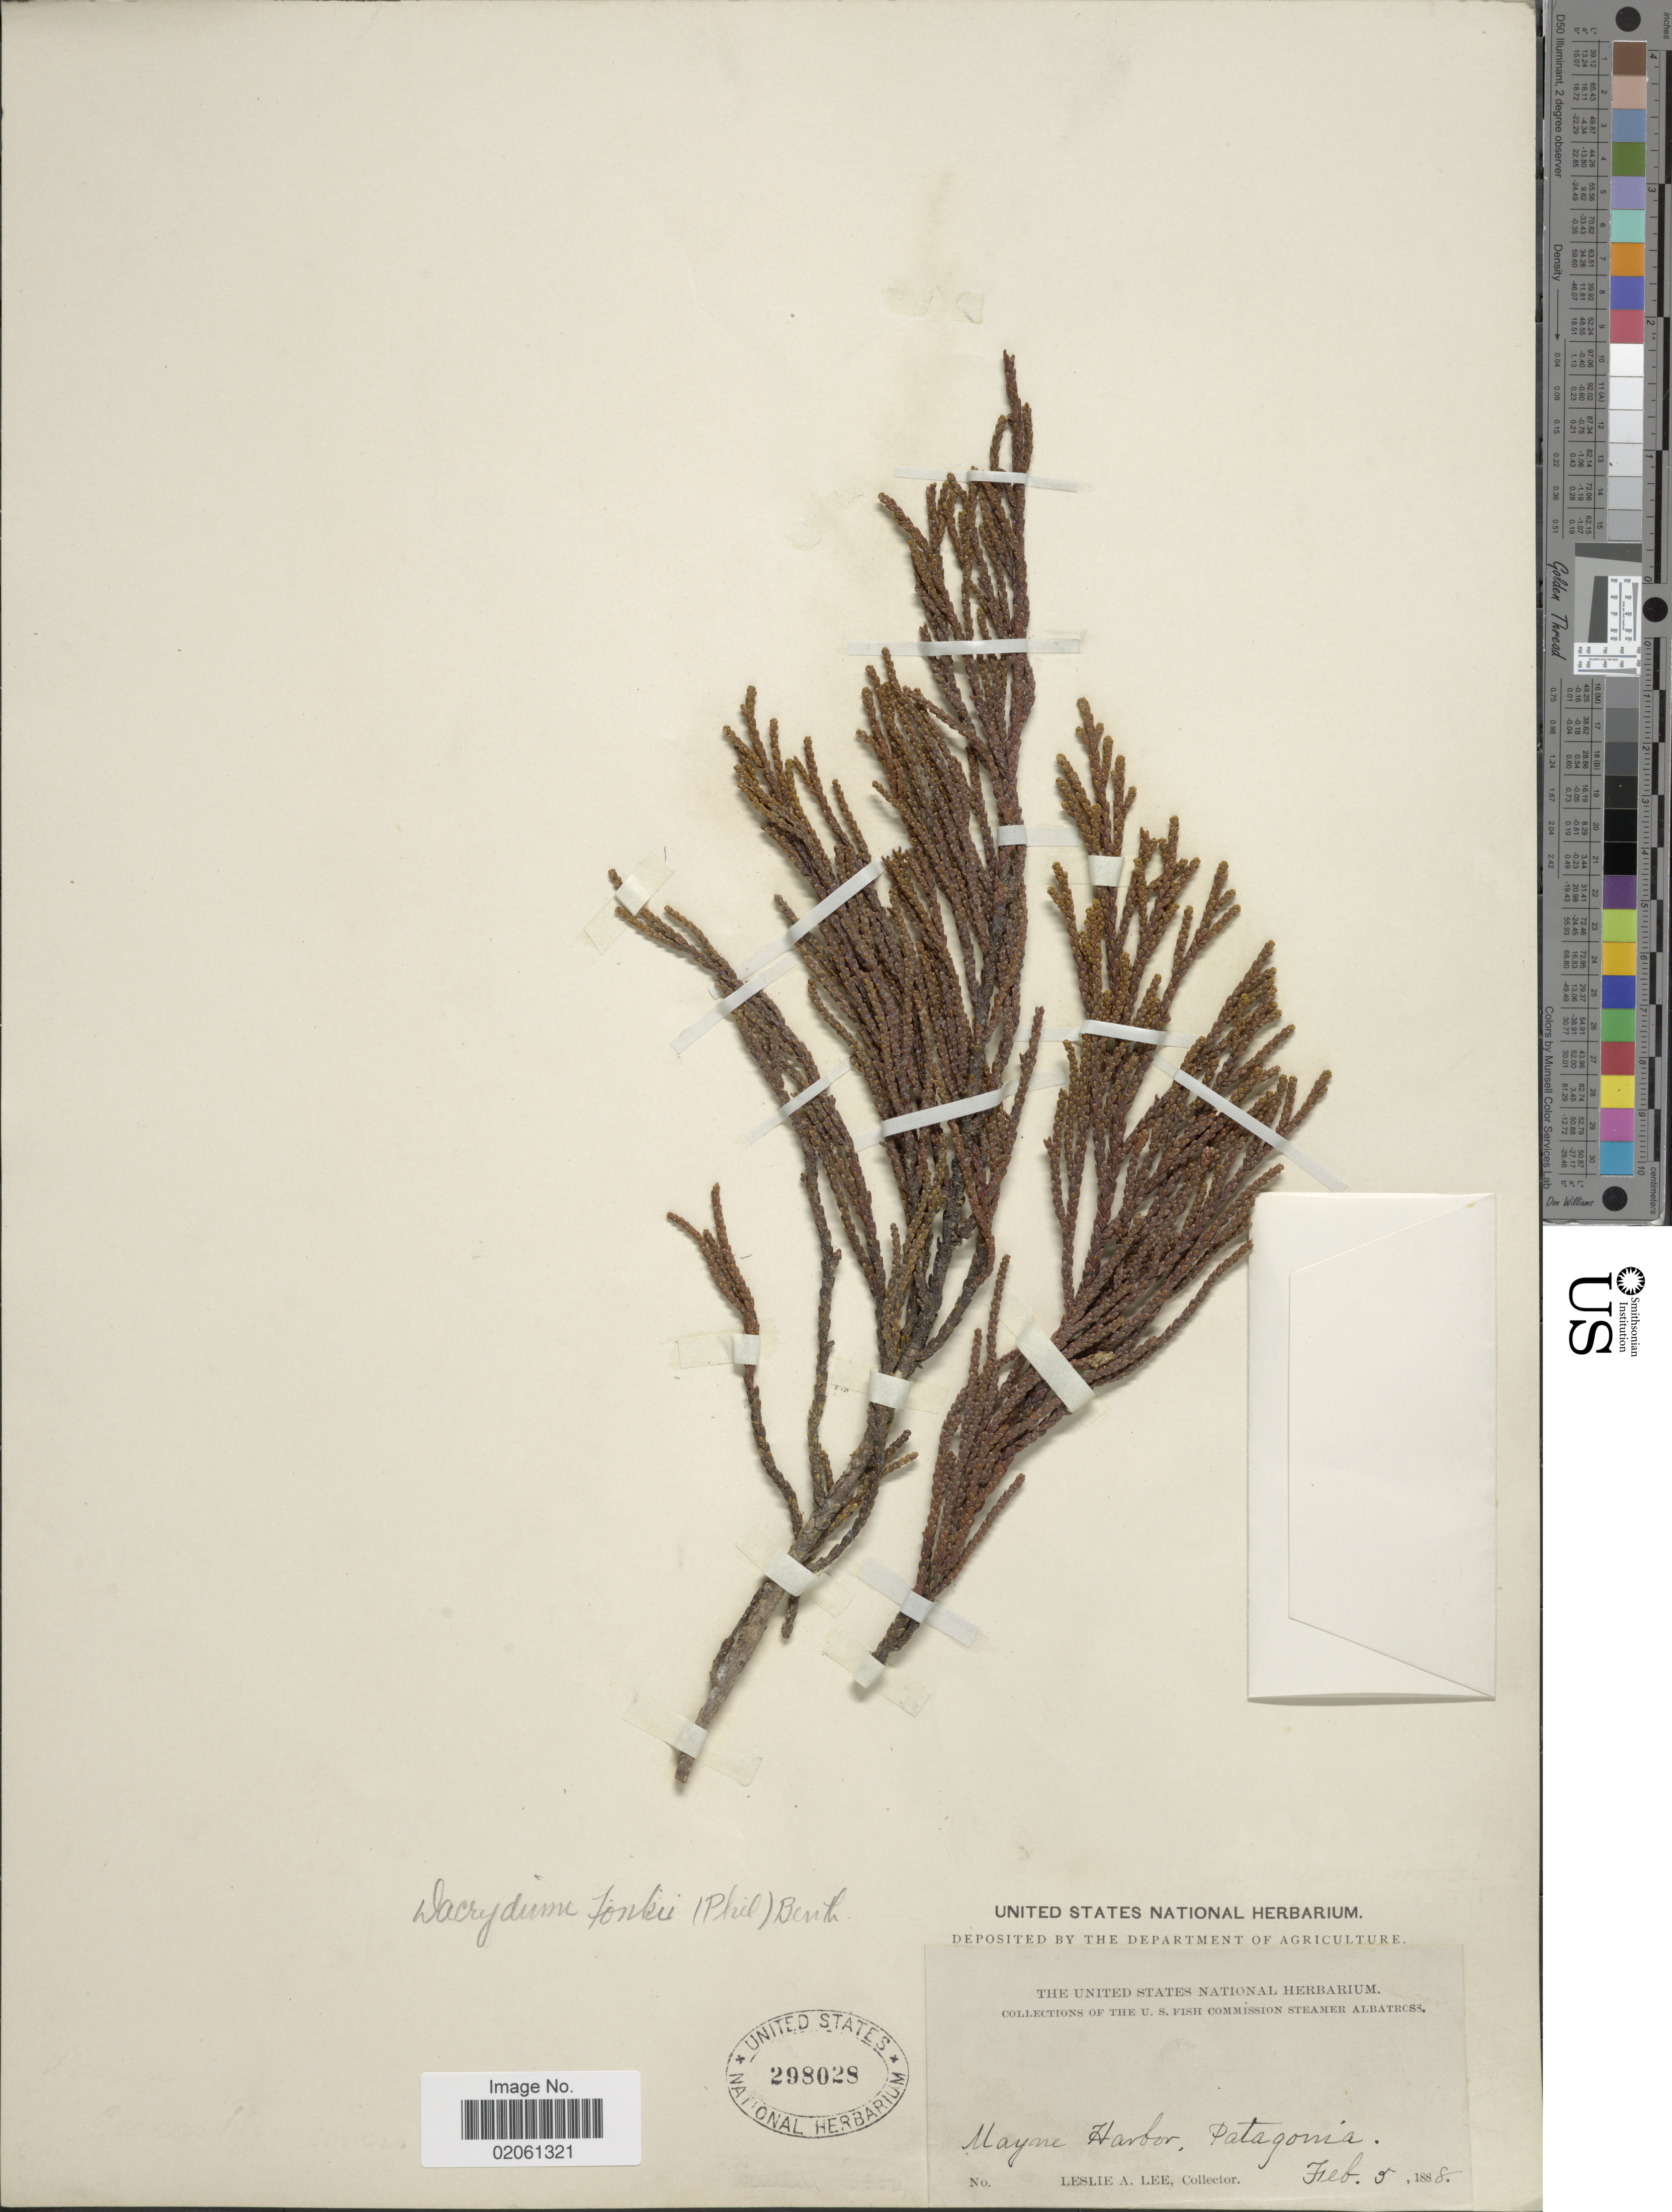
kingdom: Plantae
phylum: Tracheophyta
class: Pinopsida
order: Pinales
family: Podocarpaceae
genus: Dacrydium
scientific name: Dacrydium fonckii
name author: (Phil.) Benth. & Hook. f.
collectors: L. Lee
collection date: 1888-02-05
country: Chile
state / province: Magallanes y de la Antártica Chilena (XII)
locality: Mayne Harbor, Patagonia.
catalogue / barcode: US 298028